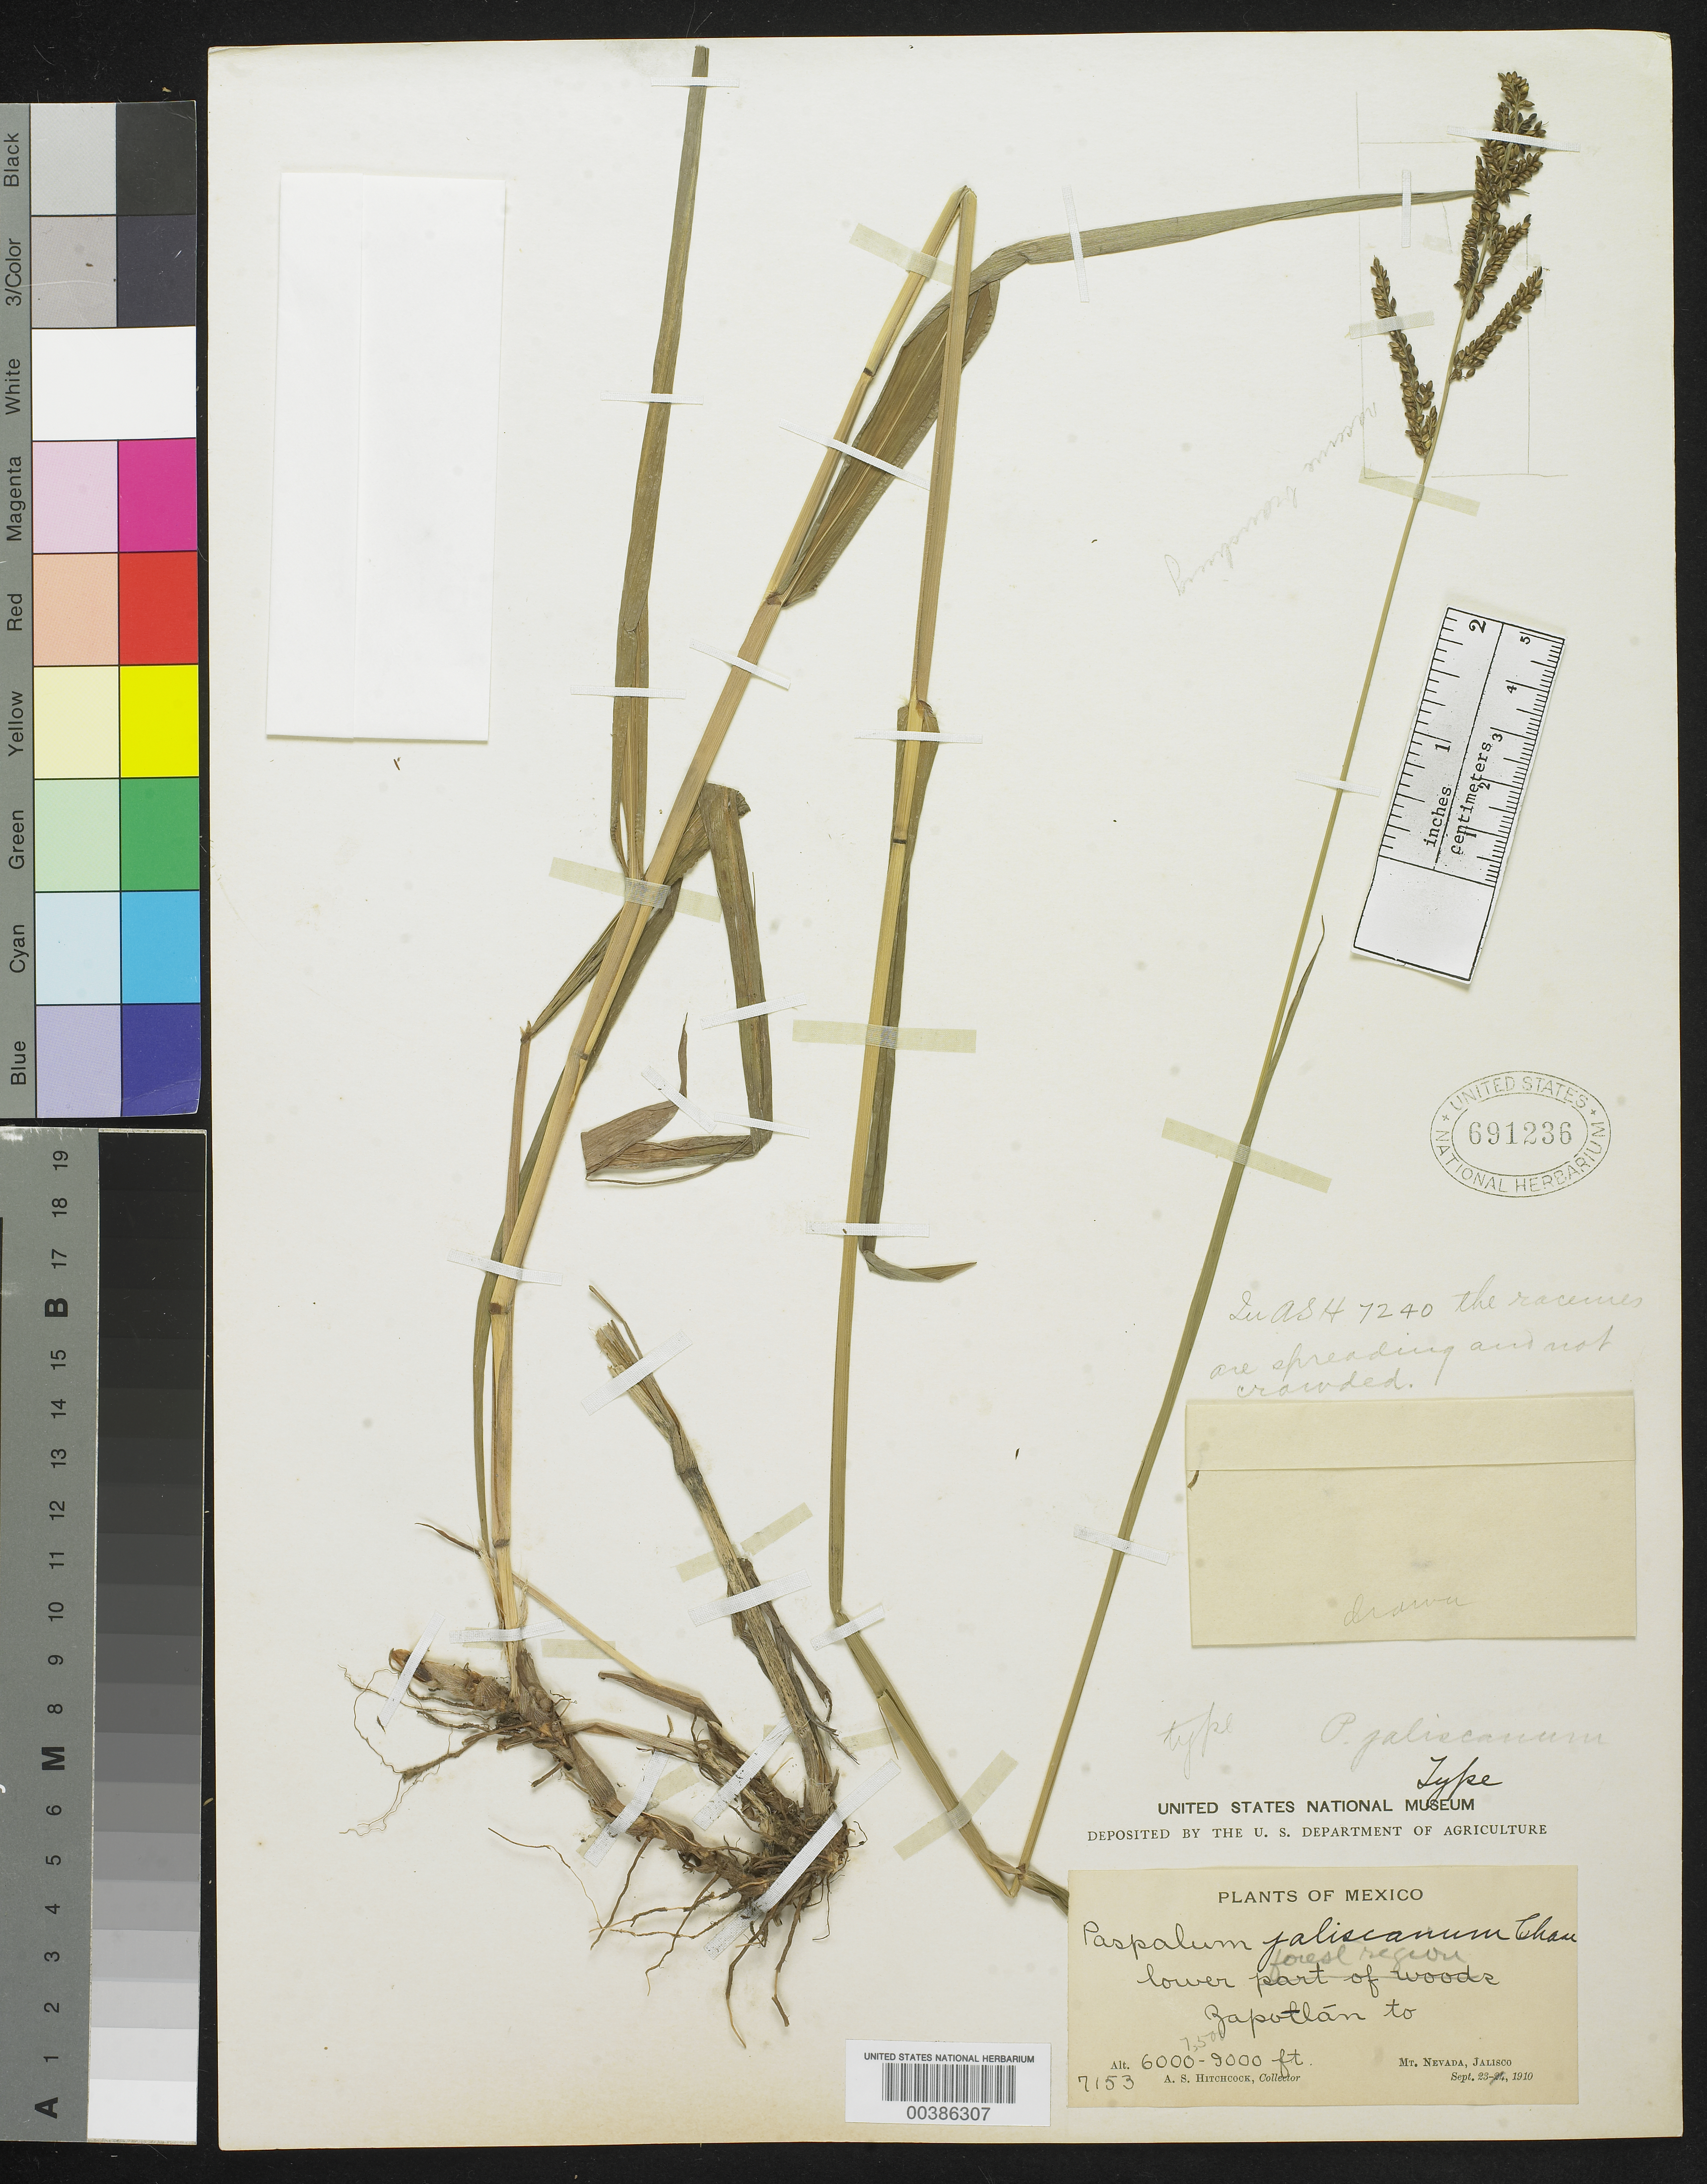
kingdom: Plantae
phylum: Tracheophyta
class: Liliopsida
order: Poales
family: Poaceae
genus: Paspalum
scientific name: Paspalum jaliscanum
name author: Chase in Hitchc.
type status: Holotype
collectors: A. S. Hitchcock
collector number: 7153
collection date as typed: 23 Sep 1910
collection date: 1910-09-23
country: Mexico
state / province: México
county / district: Toluca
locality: Toluca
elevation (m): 2682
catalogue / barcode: US 691236